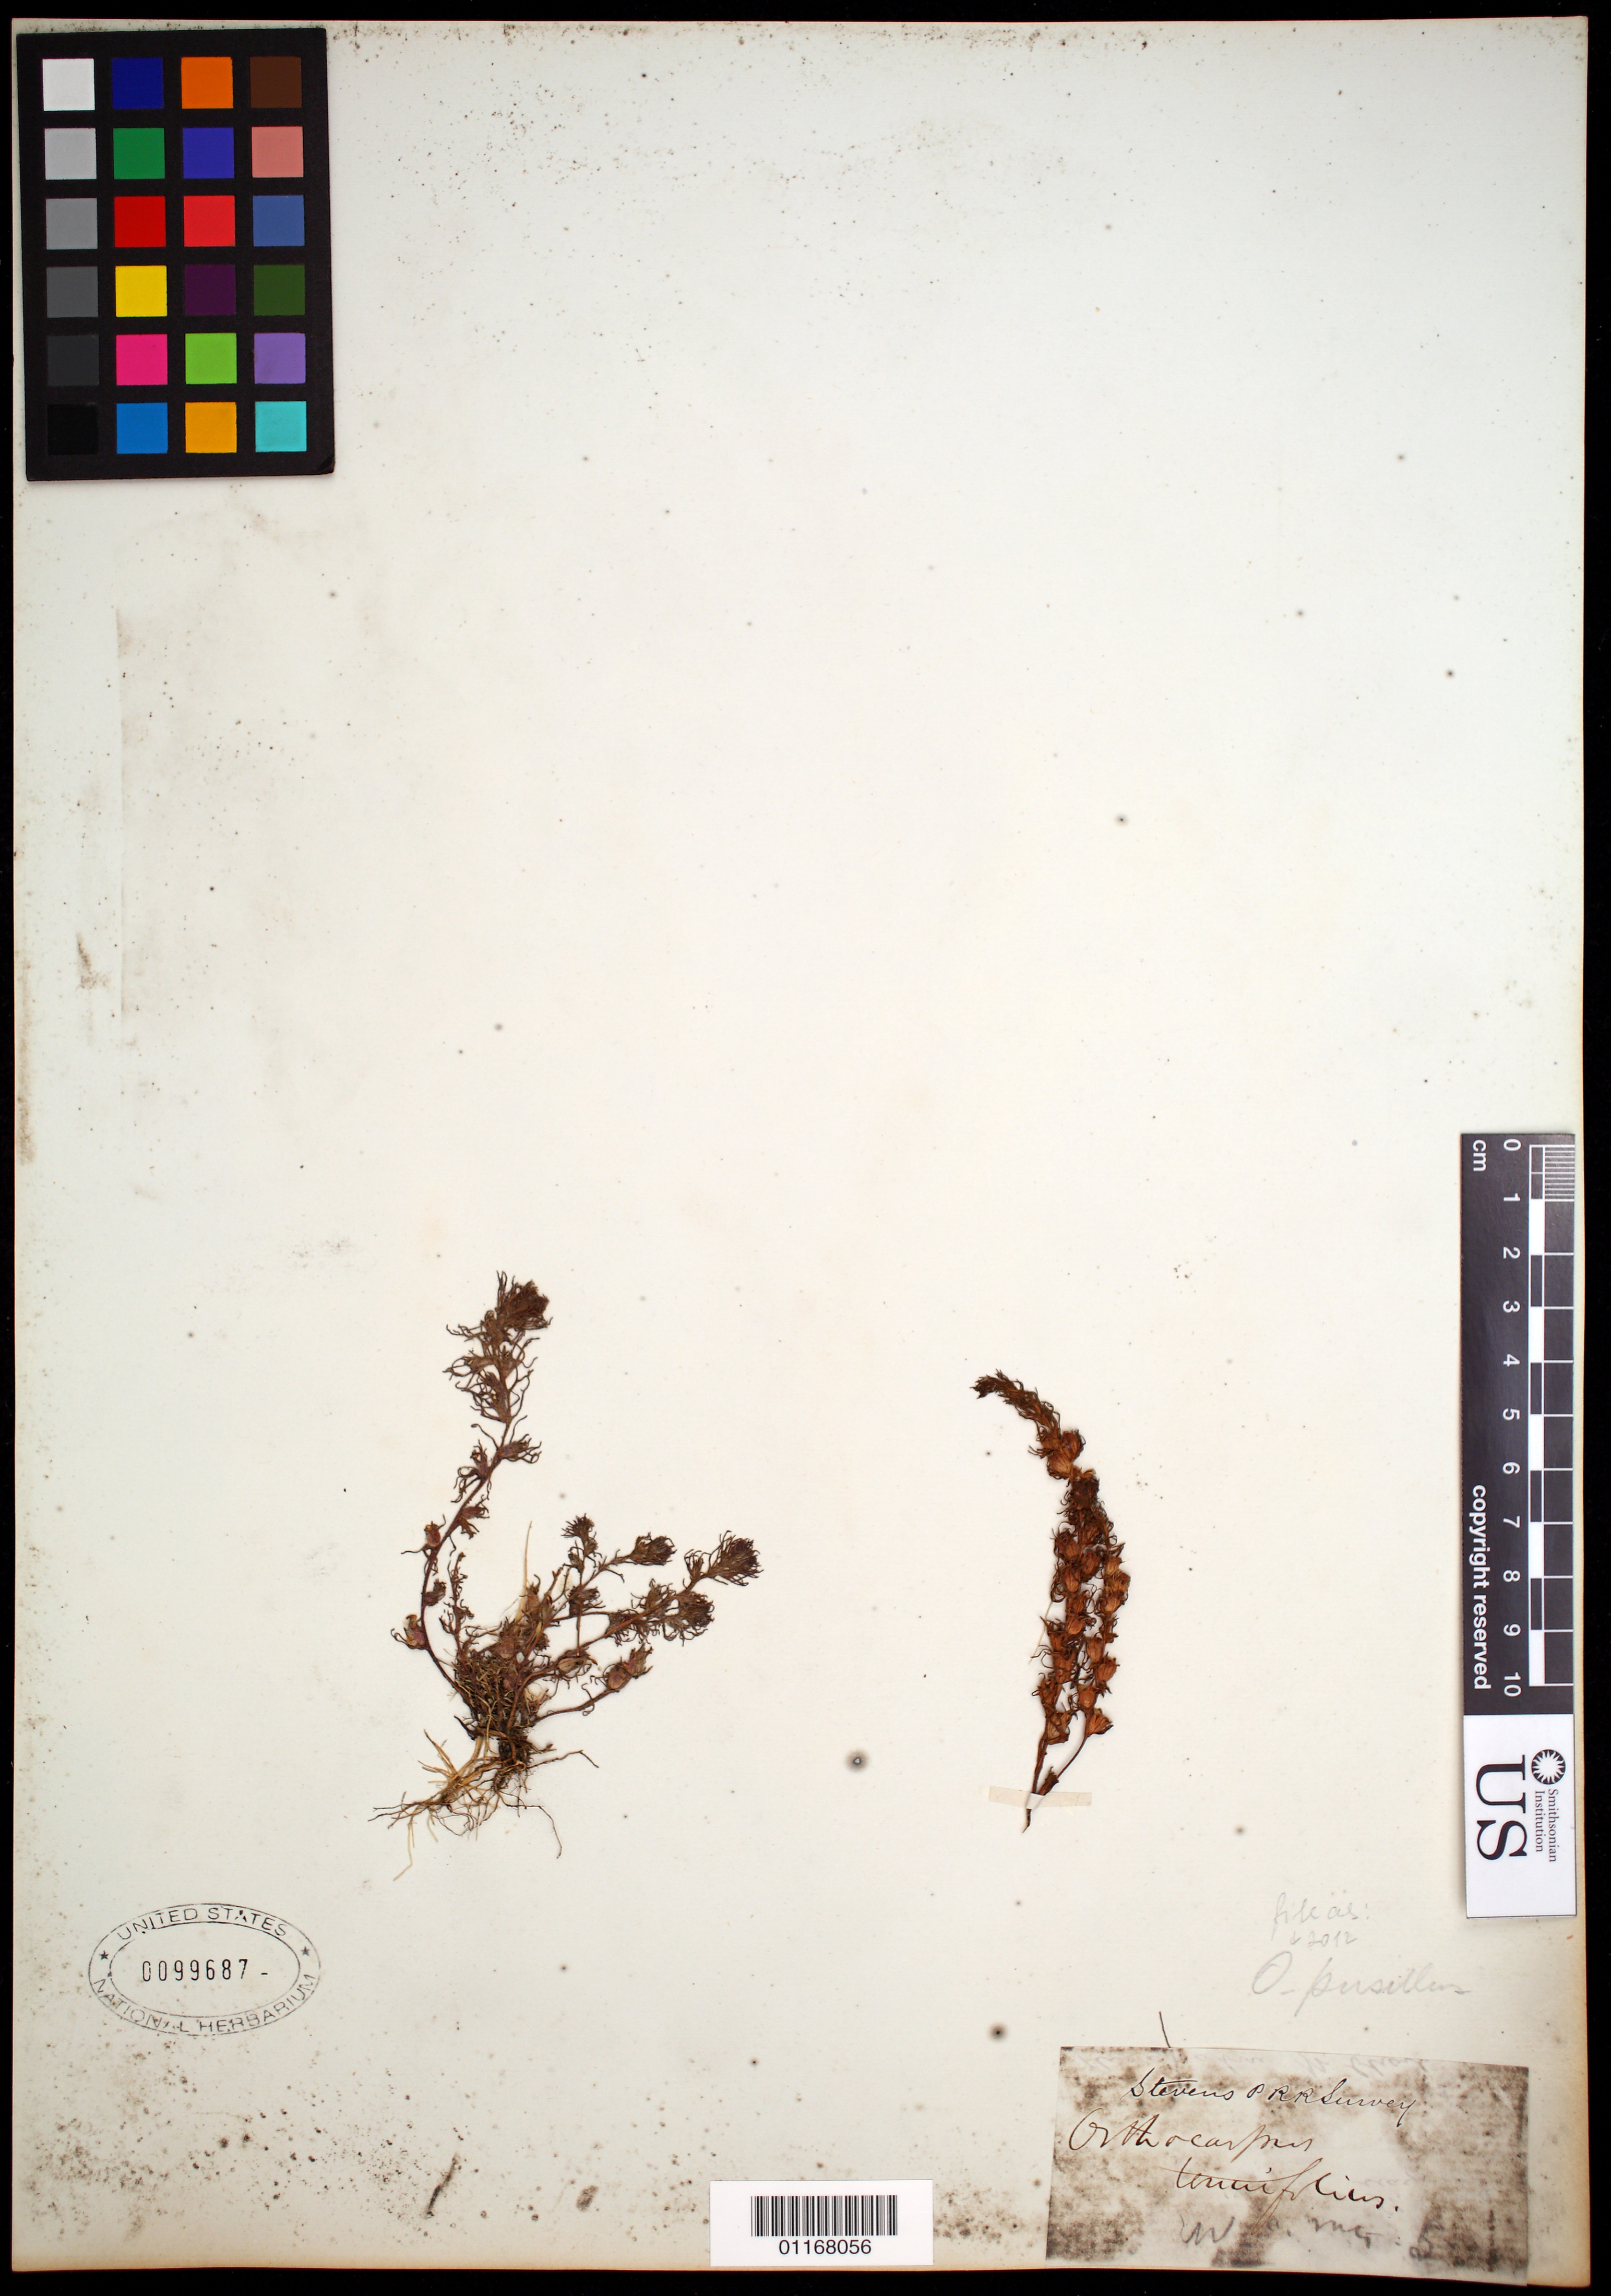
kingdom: Plantae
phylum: Tracheophyta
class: Magnoliopsida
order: Lamiales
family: Orobanchaceae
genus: Orthocarpus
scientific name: Orthocarpus pusillus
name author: Benth.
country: United States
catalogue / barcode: US 99687